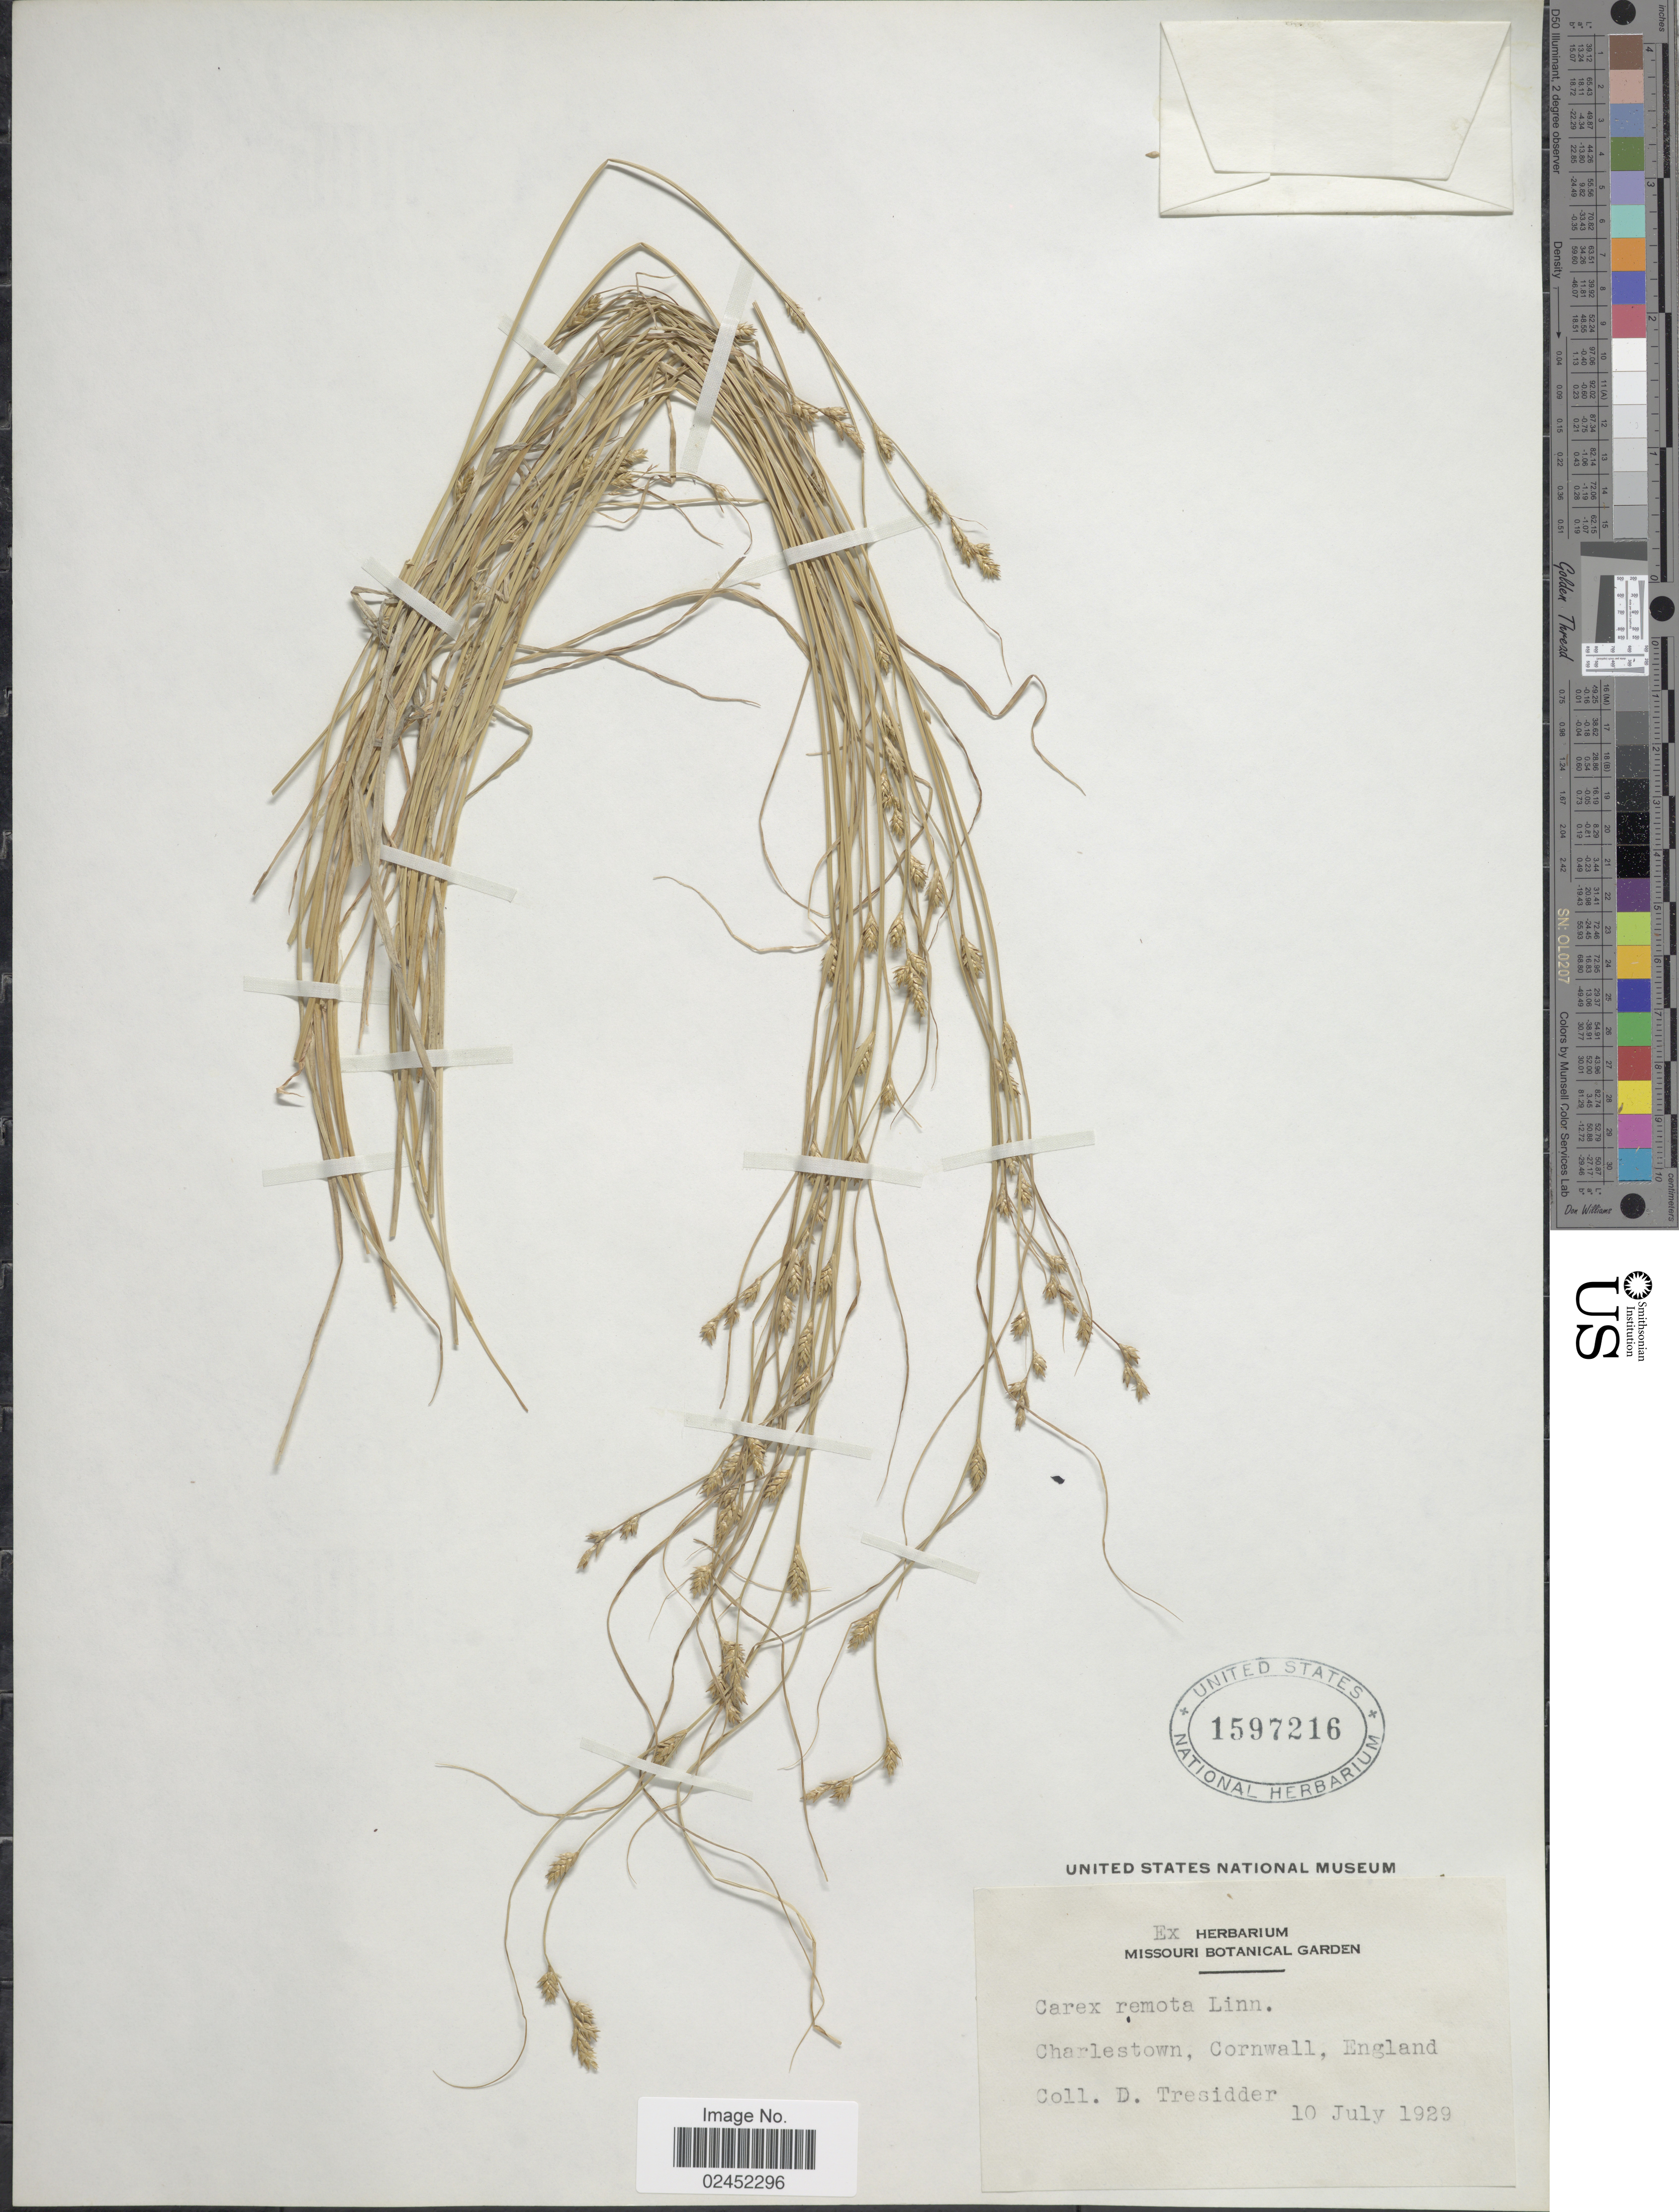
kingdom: Plantae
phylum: Tracheophyta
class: Liliopsida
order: Poales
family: Cyperaceae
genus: Carex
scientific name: Carex remota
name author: L.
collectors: D. Tresidder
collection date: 1929-07-10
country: United Kingdom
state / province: England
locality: Charlestown, Cornwall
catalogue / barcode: US 1597216